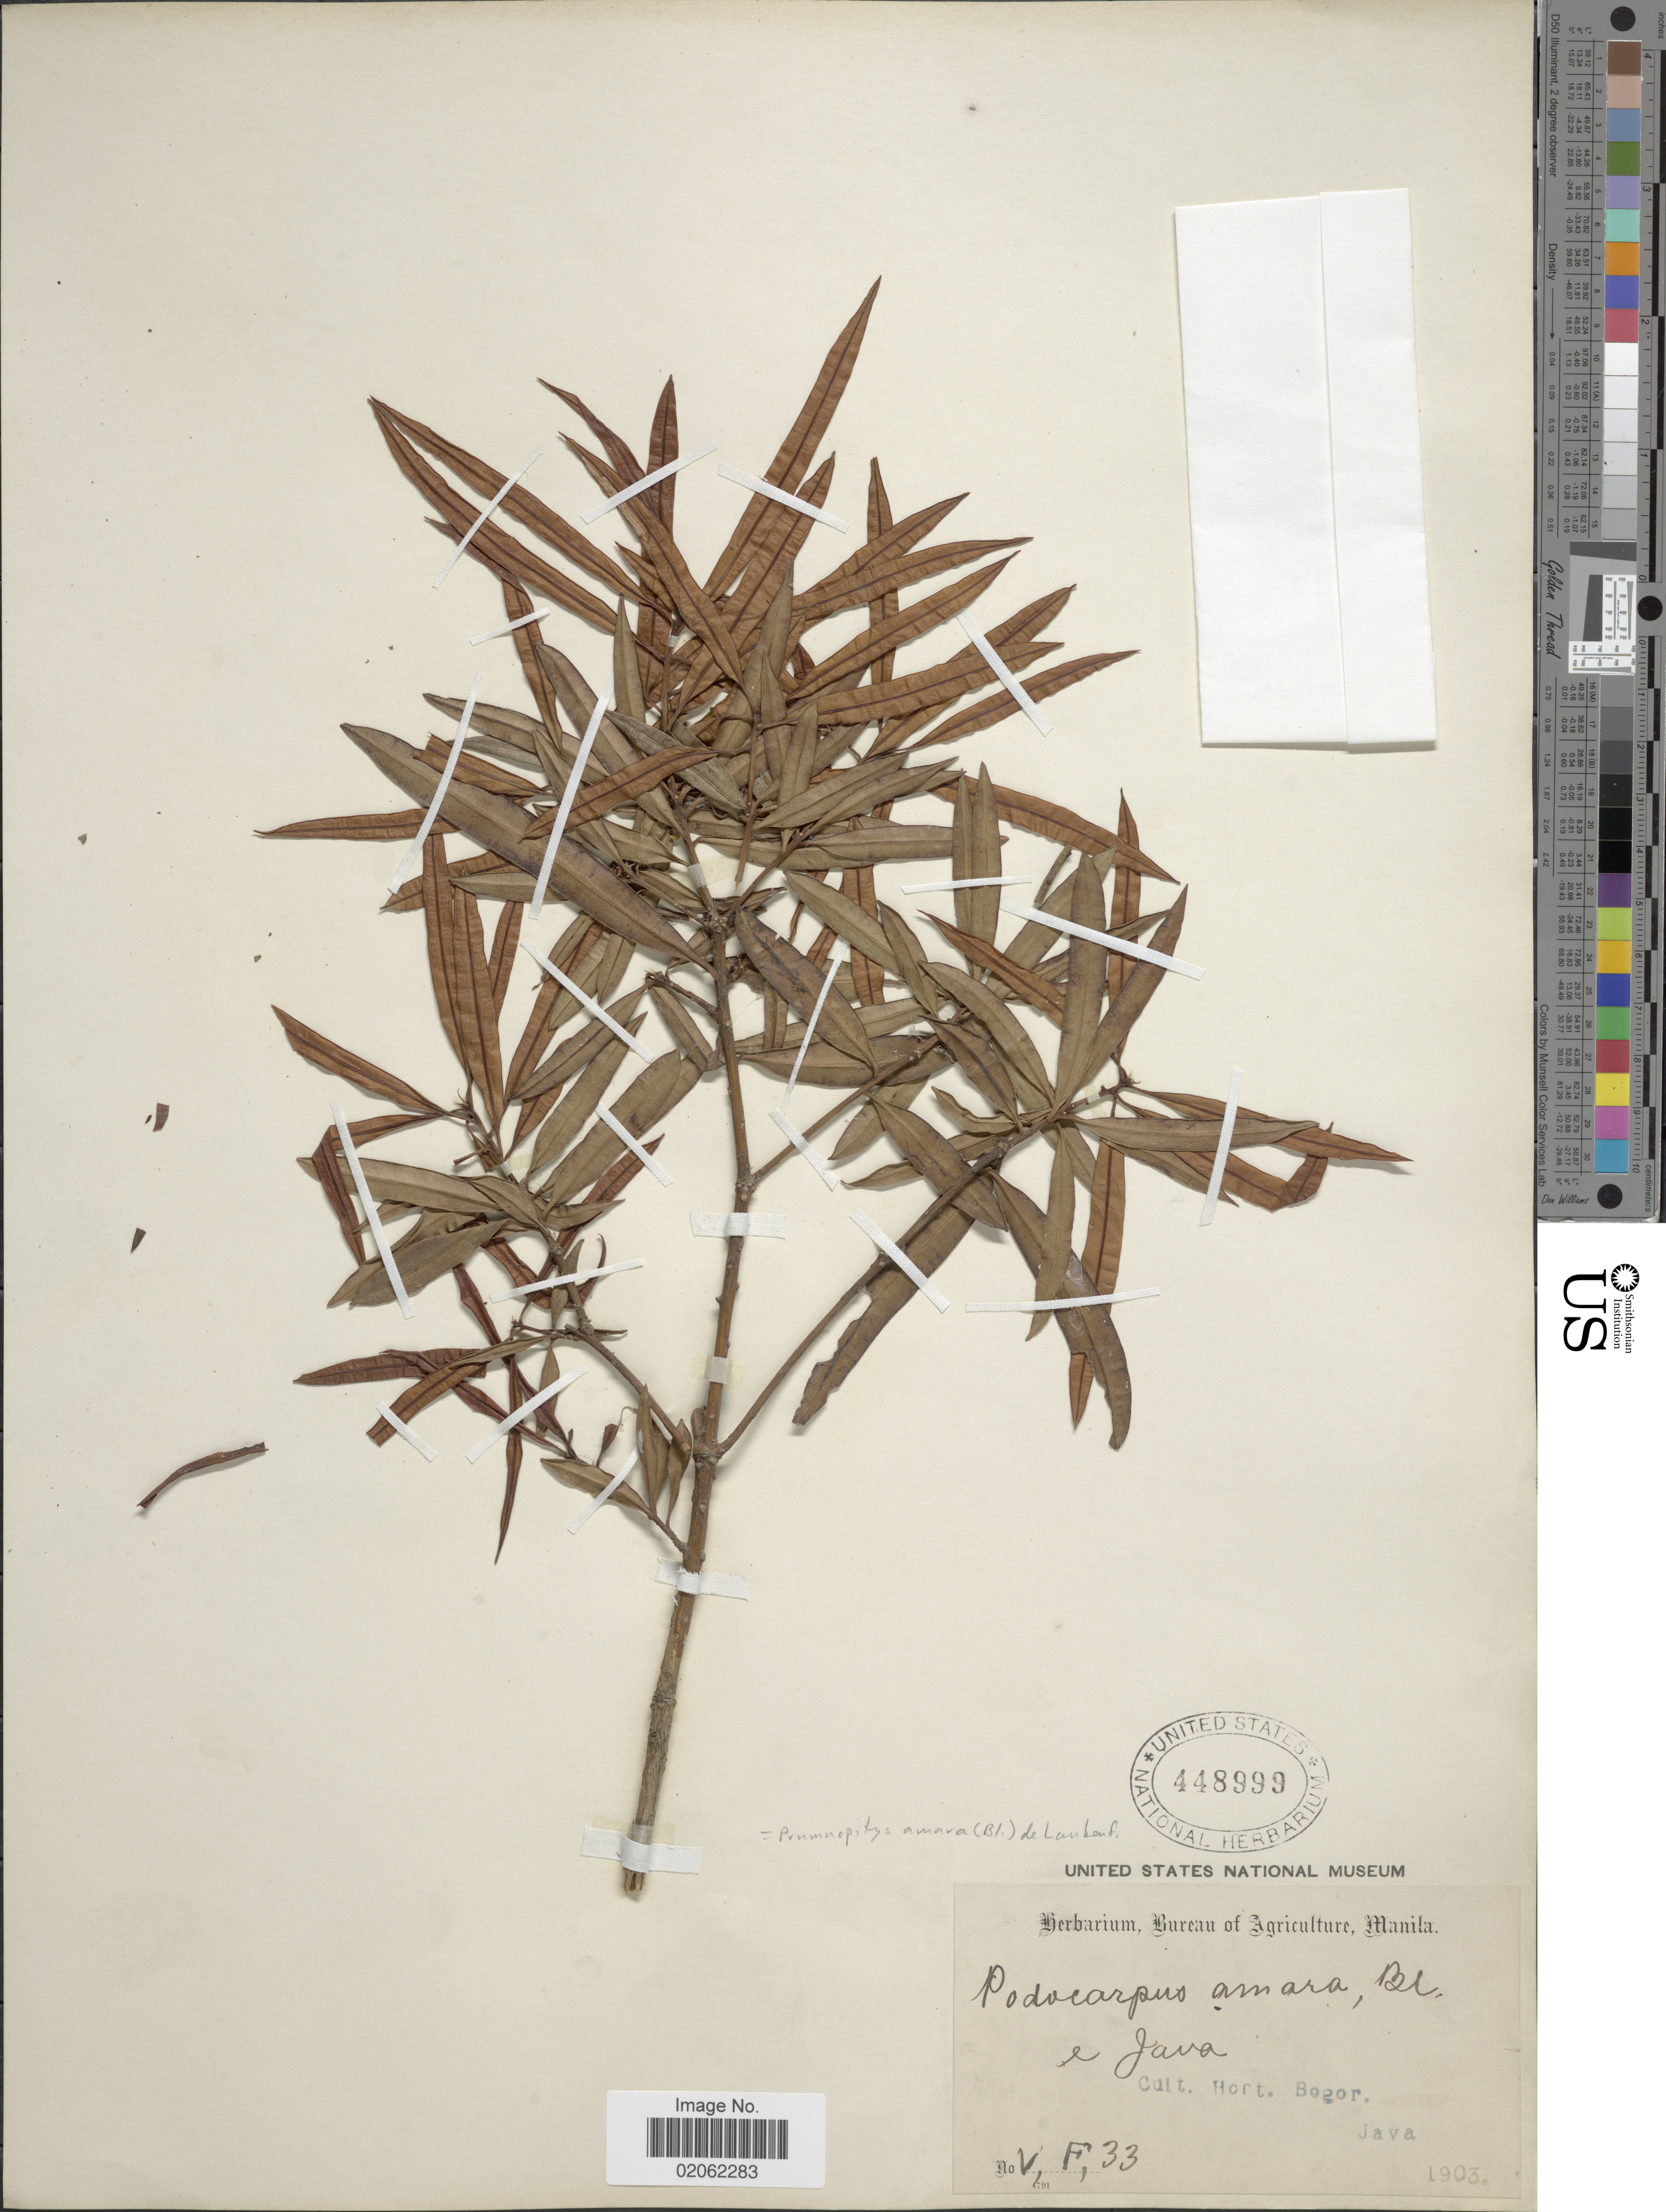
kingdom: Plantae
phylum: Tracheophyta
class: Pinopsida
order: Pinales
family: Podocarpaceae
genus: Prumnopitys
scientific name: Prumnopitys amara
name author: (Blume) de Laub.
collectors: ex herb. Bureau of Science Manila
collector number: VF33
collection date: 1903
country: Indonesia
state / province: Java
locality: Cult. Hort Bogor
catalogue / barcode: US 448999